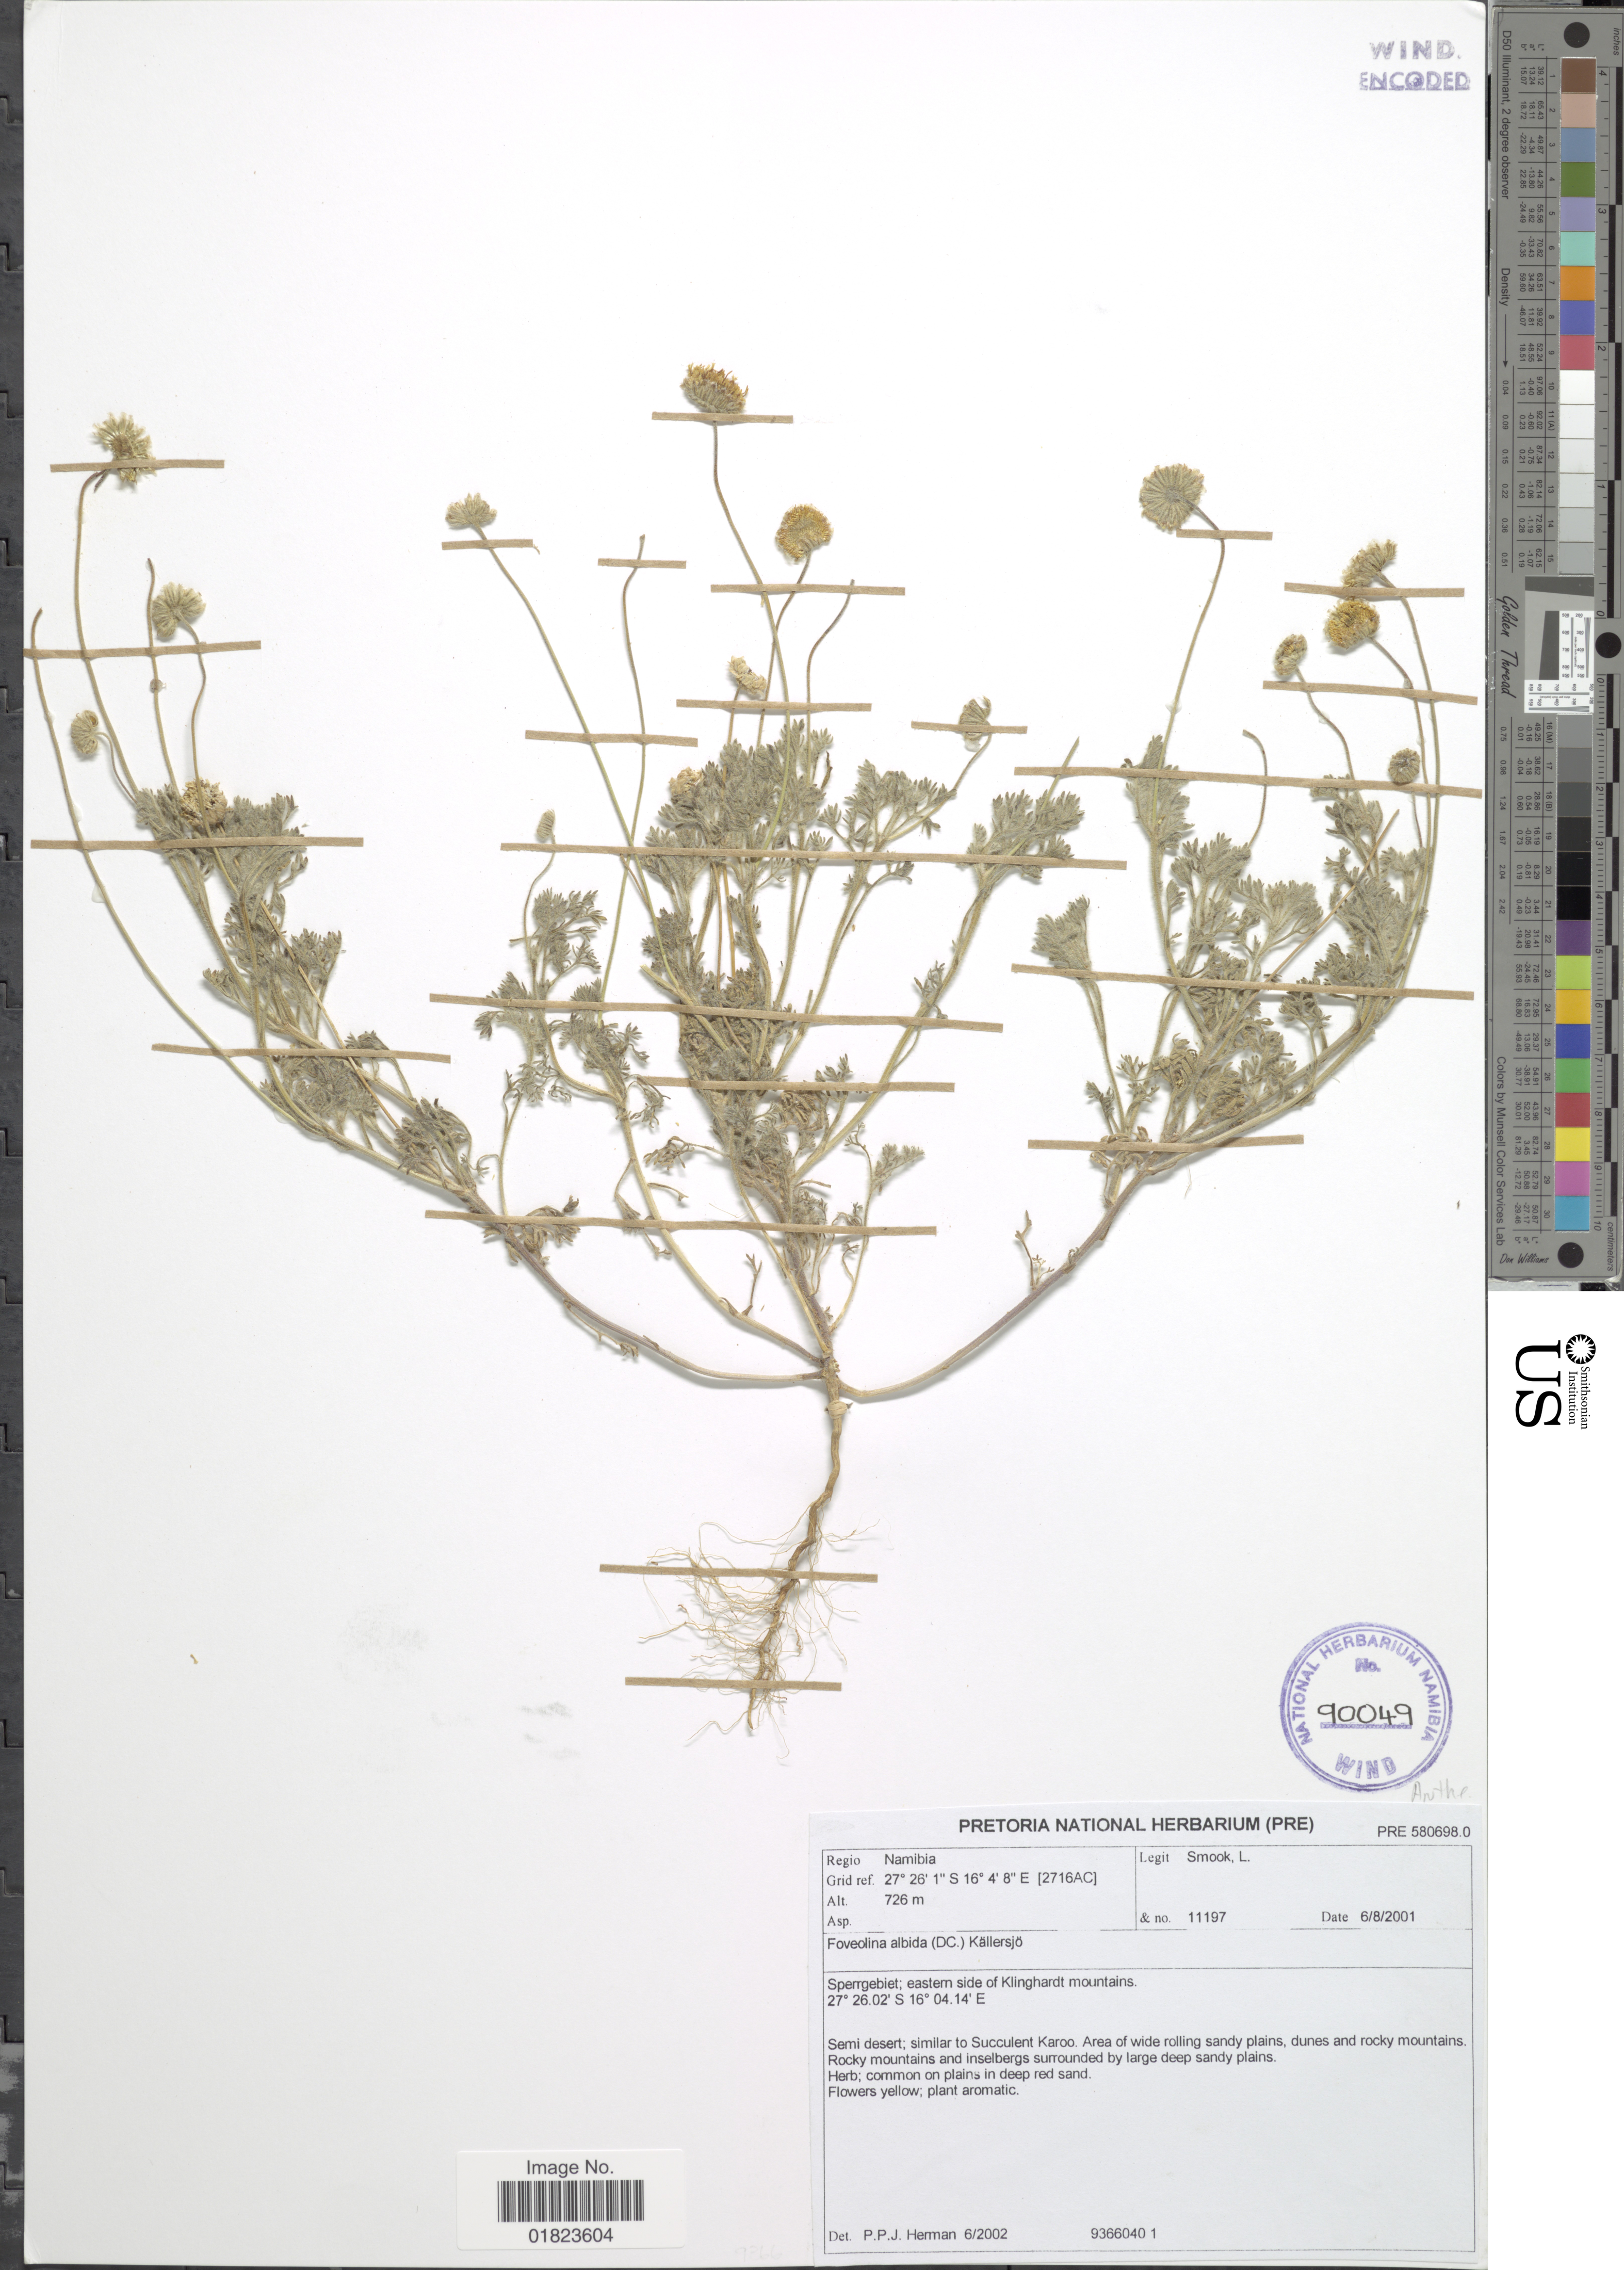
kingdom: Plantae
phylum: Tracheophyta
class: Magnoliopsida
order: Asterales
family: Asteraceae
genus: Foveolina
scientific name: Foveolina albida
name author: (DC.) Källersjö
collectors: L. Smook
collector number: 11197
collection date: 2001-08-06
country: Namibia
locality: Regio Namibia. Sperrgebiet; eastern side of Klinghardt mountains.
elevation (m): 726